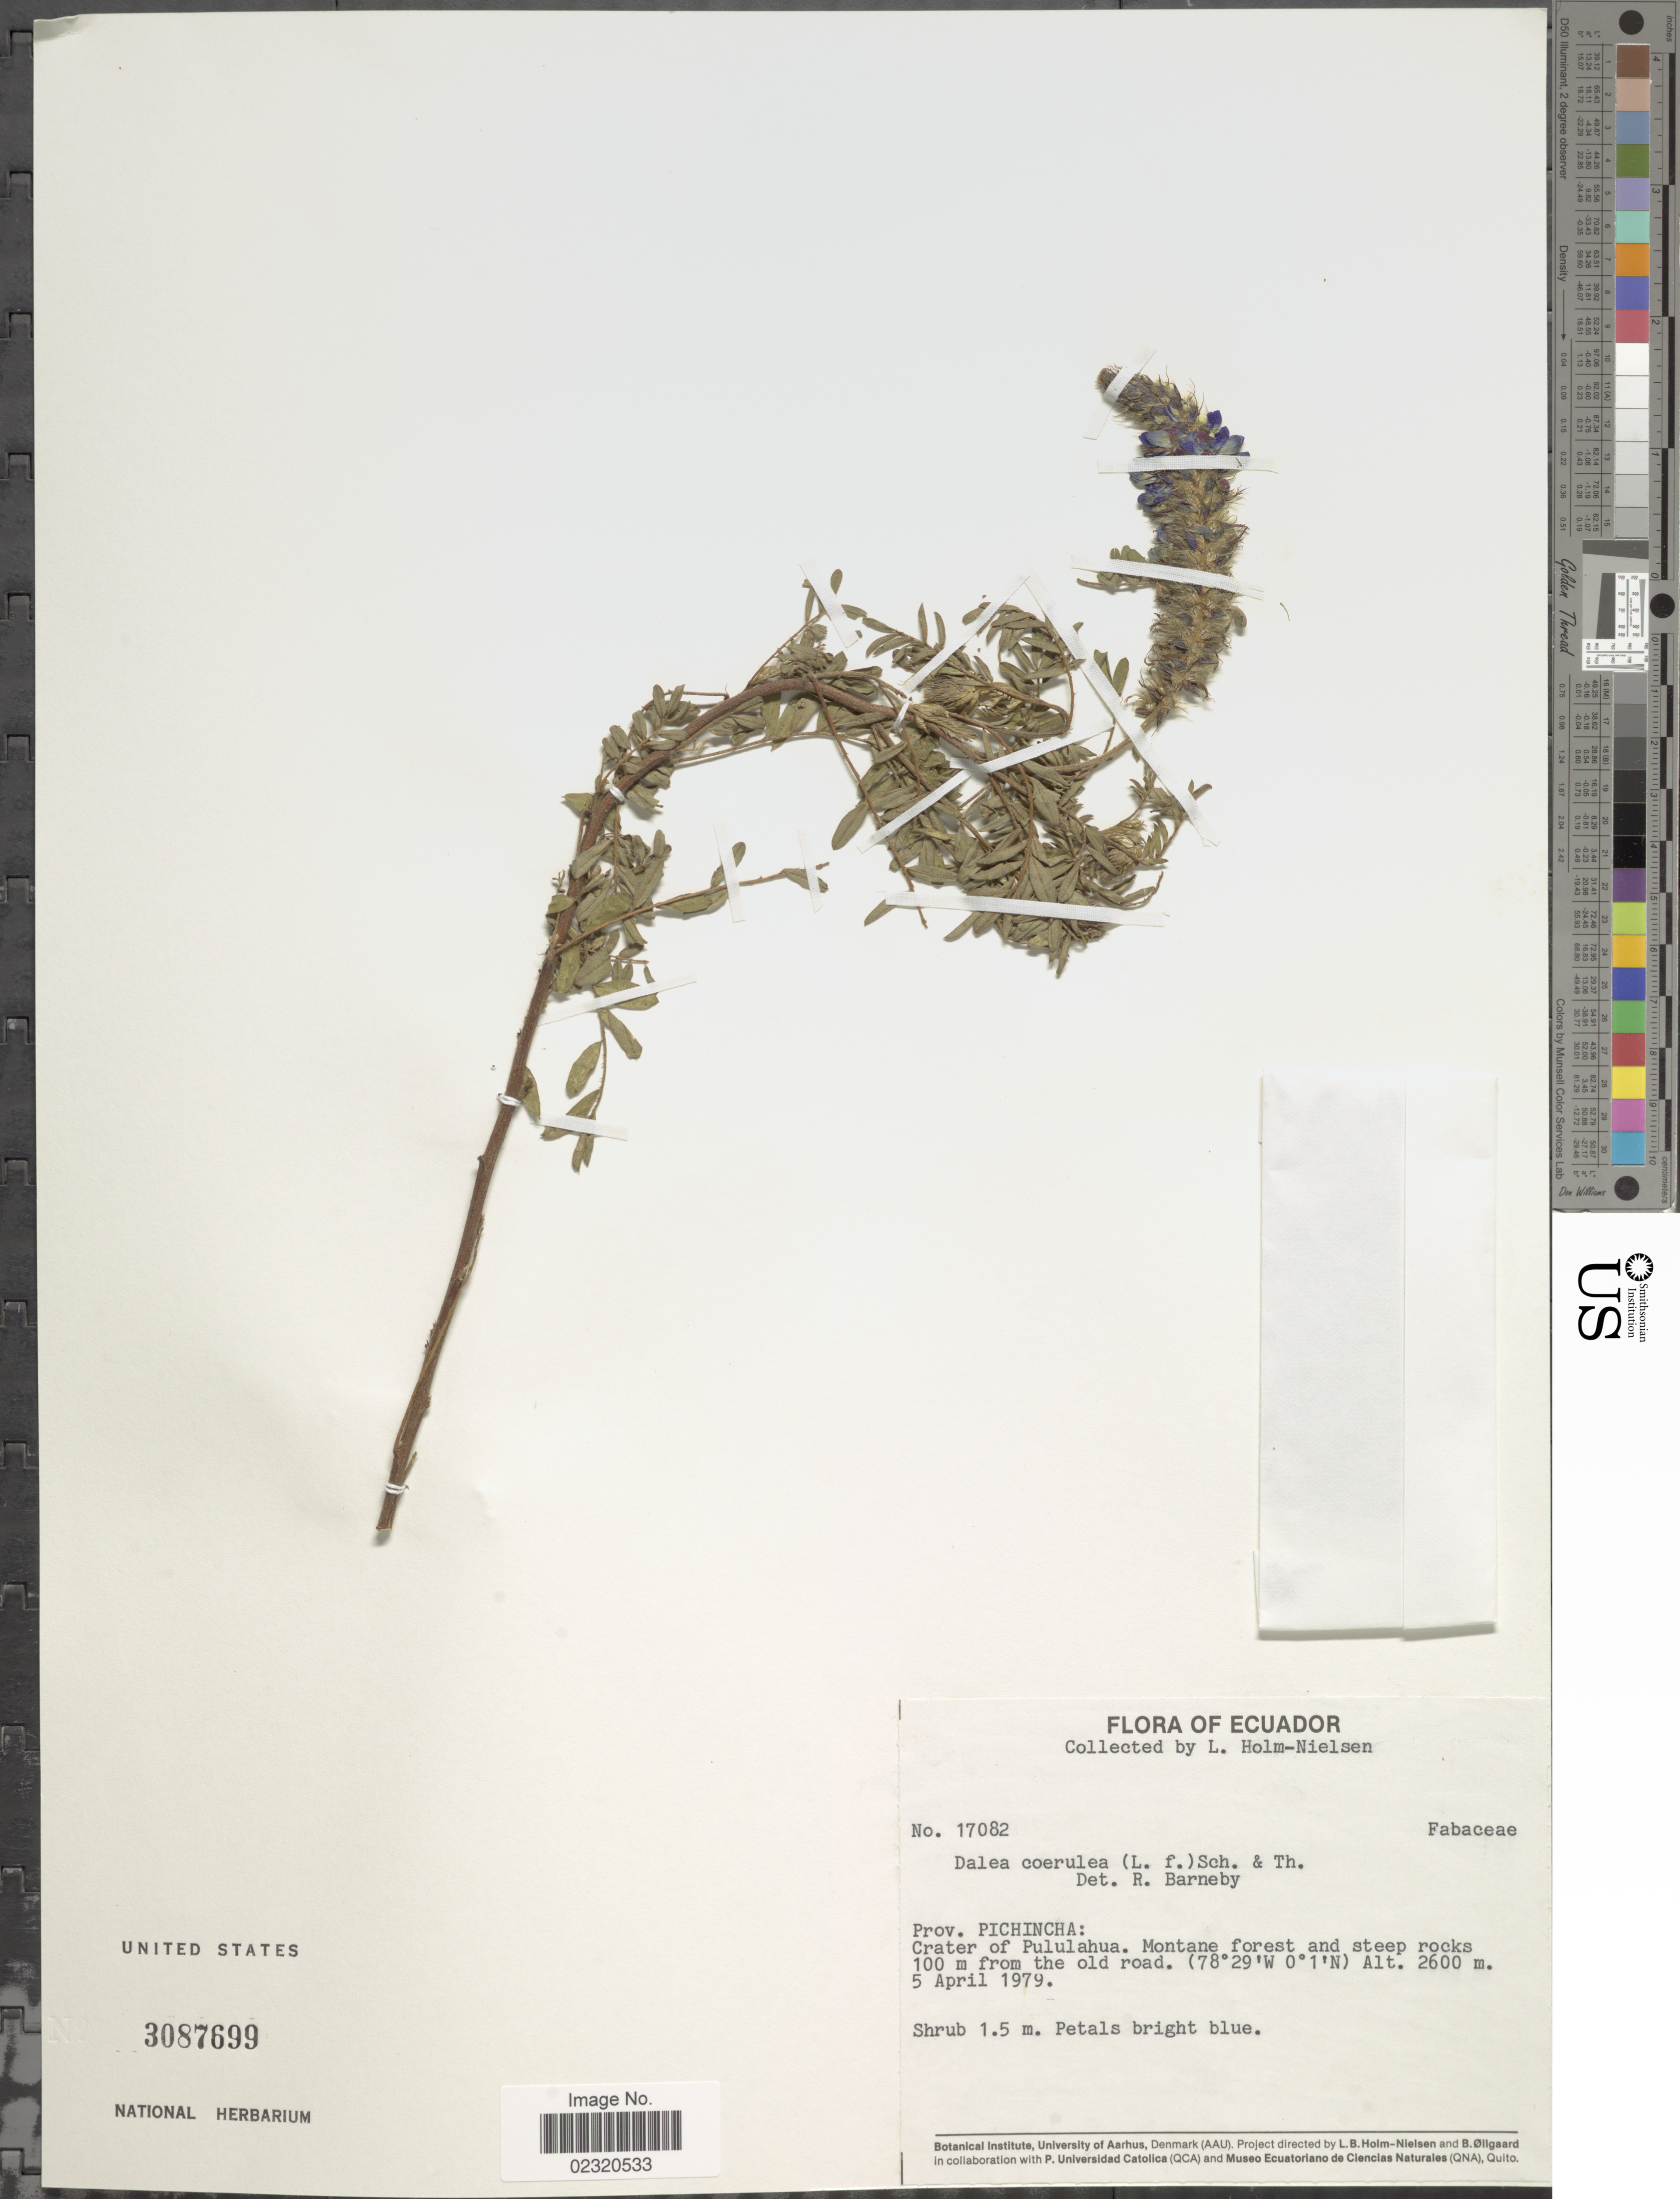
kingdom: Plantae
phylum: Tracheophyta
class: Magnoliopsida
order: Fabales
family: Fabaceae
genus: Dalea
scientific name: Dalea coerulea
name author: (L. f.) Schinz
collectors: L. B. Holm-Nielsen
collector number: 17082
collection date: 1979-04-05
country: Ecuador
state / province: Pichincha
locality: Crater of Pululahua, 100 m from the old road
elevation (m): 2600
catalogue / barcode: US 3087699